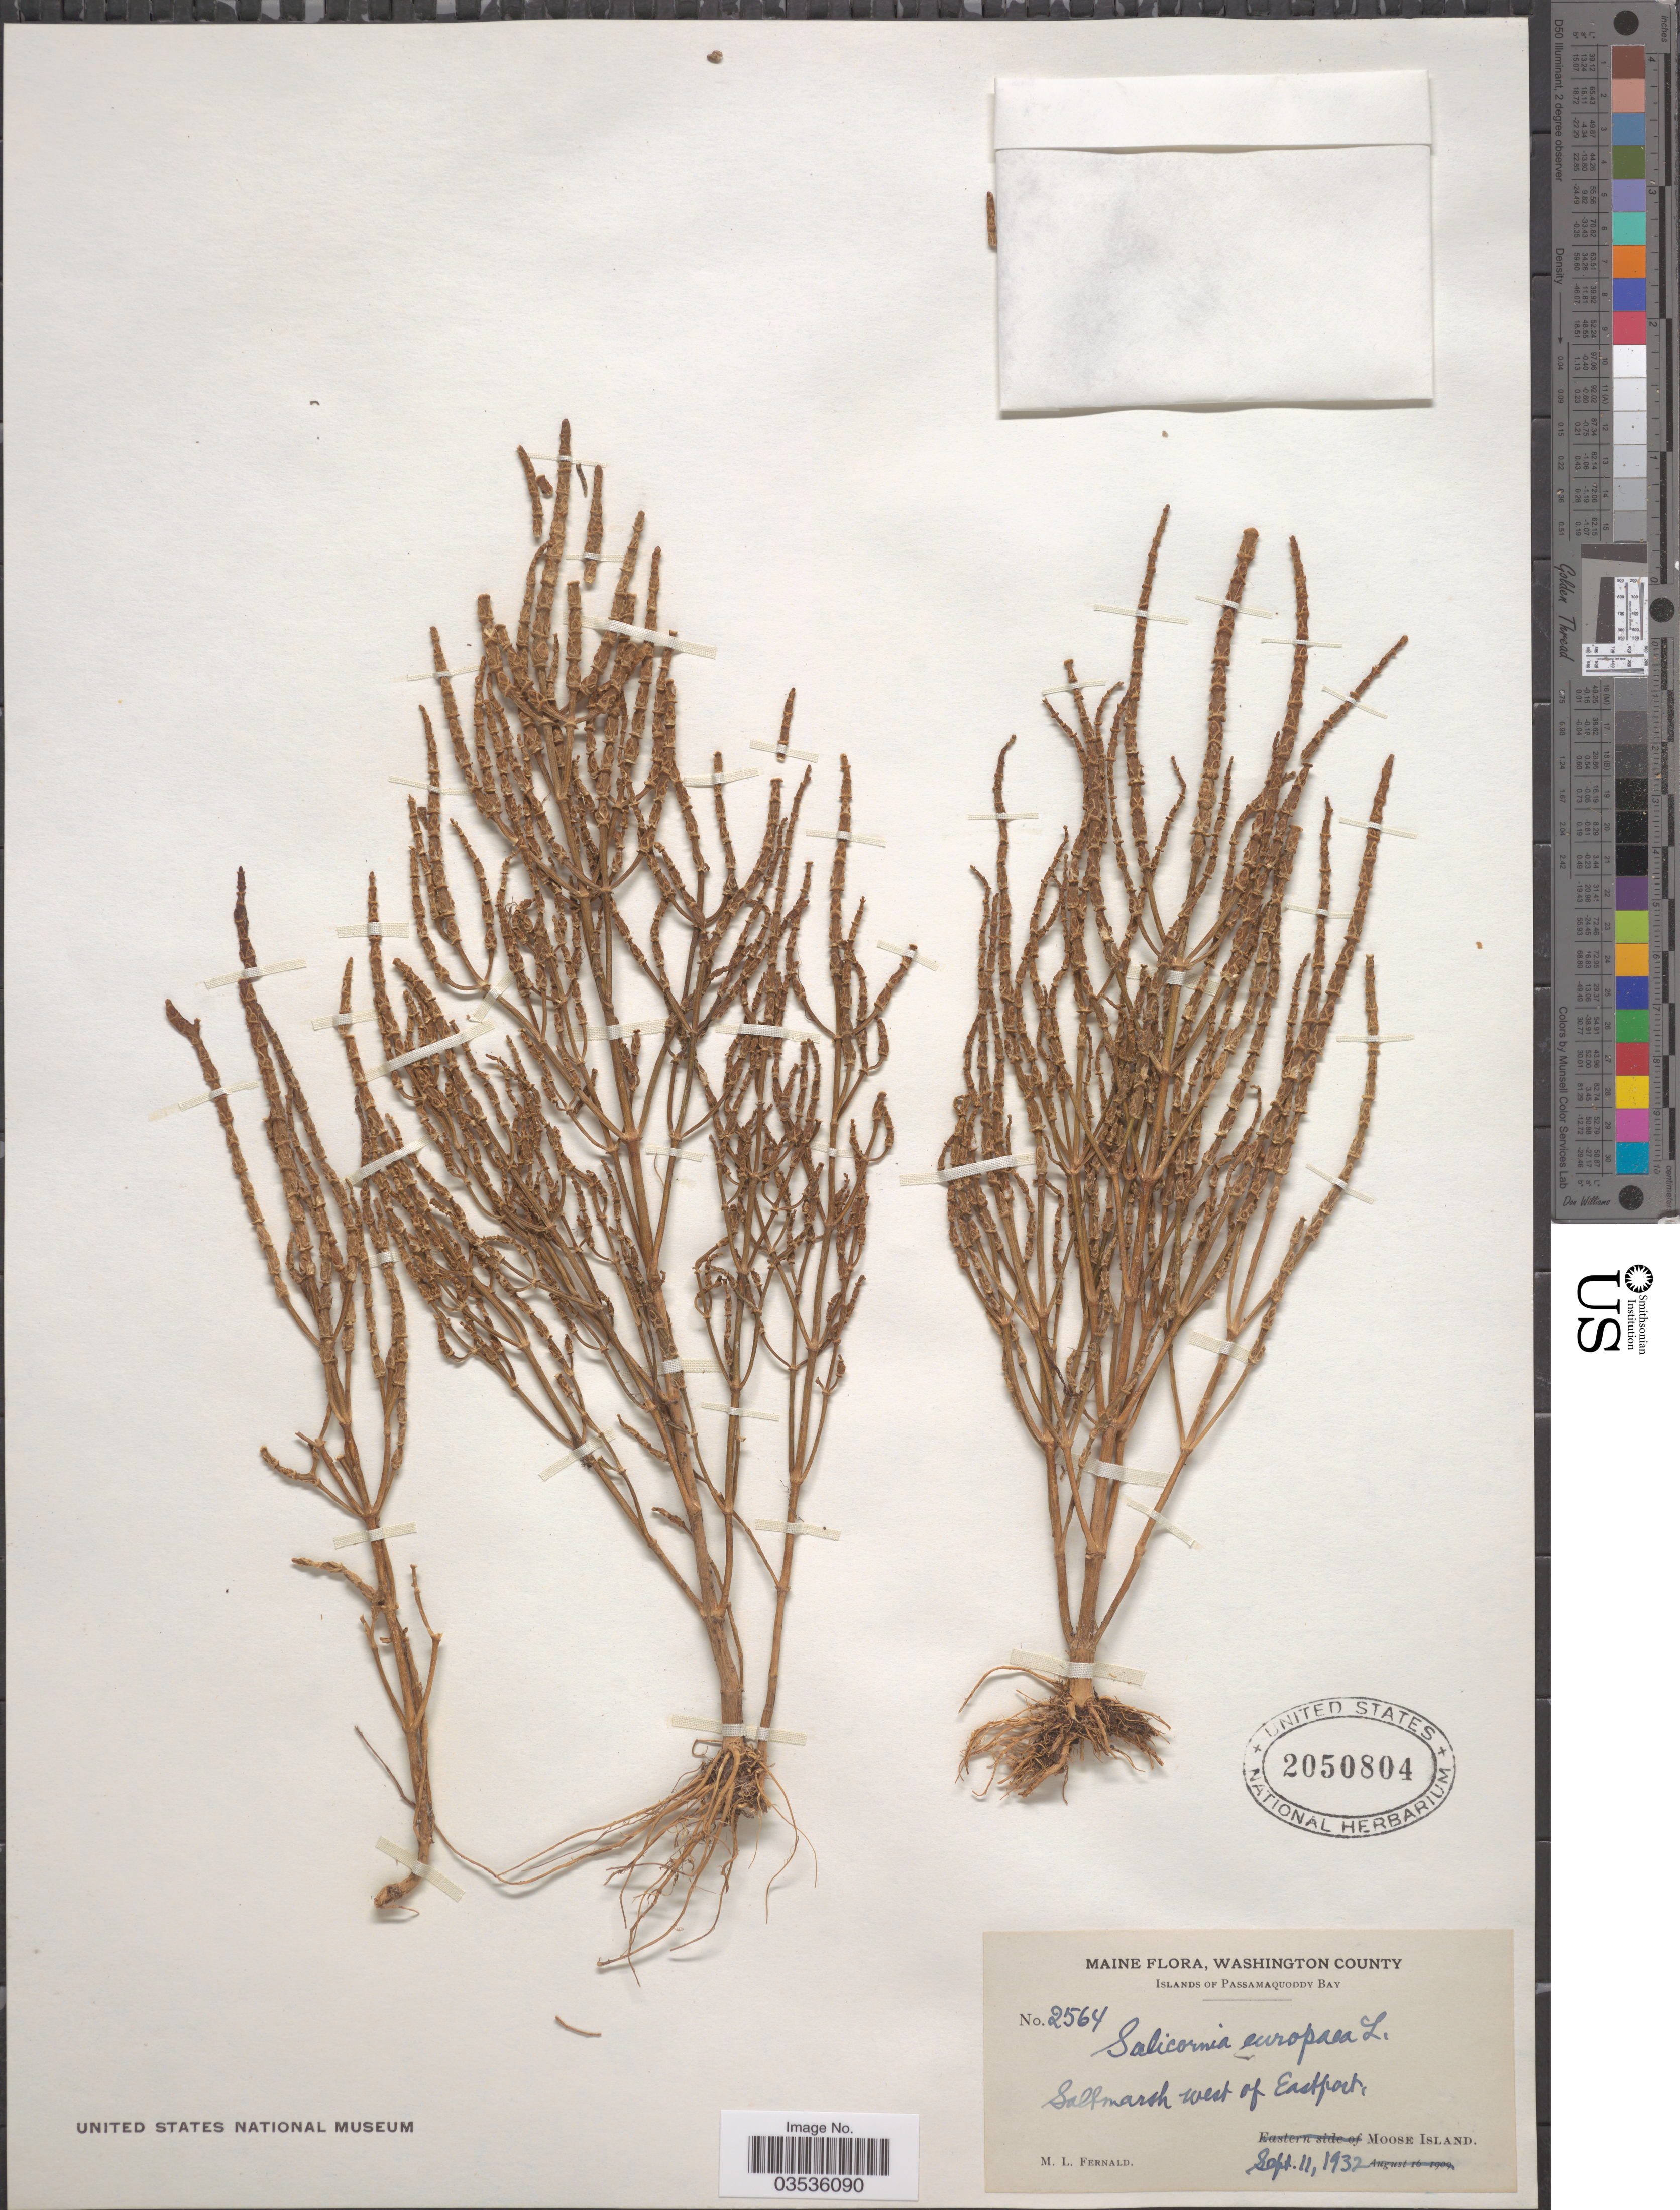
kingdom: Plantae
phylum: Tracheophyta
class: Magnoliopsida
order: Caryophyllales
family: Amaranthaceae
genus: Salicornia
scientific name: Salicornia europaea var. prostrata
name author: (Pall.) Fernald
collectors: M. L. Fernald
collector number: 2564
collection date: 1932-09-11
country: United States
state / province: Maine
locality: Washington County. Islands of Passamaquoddy Bay. Saltmarsh west of Eastport. Moose Island.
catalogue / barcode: US 2050804